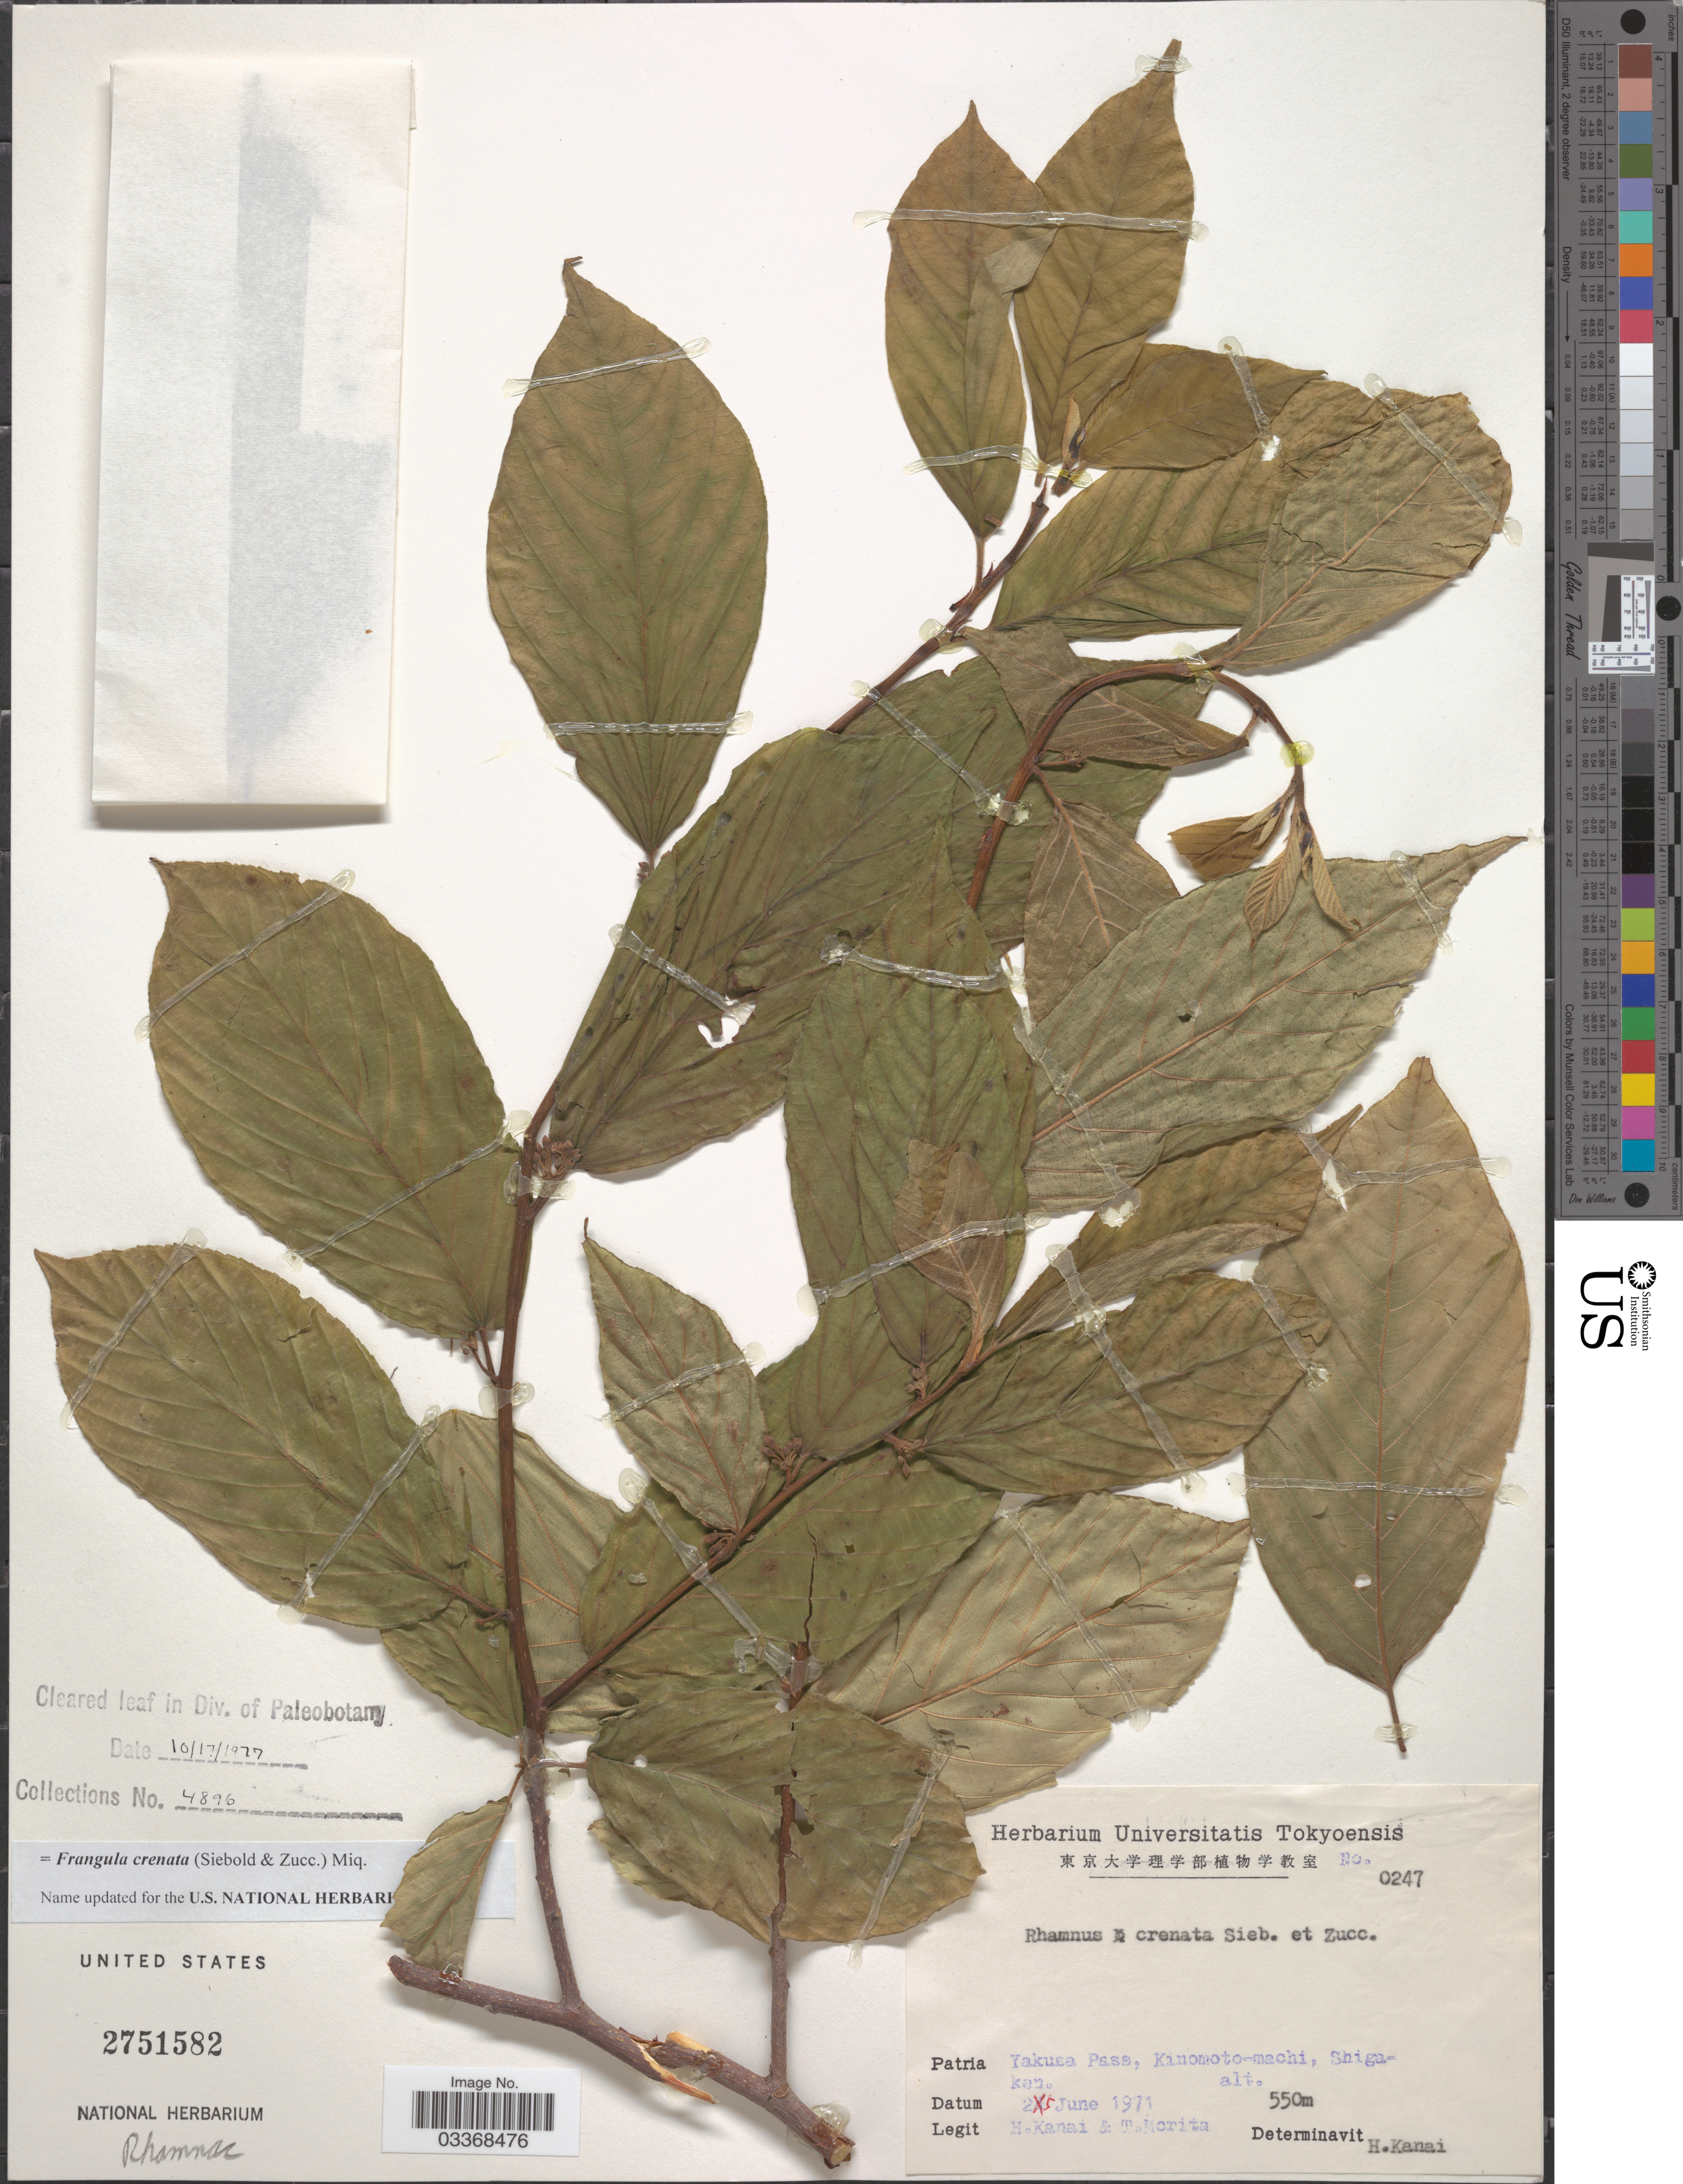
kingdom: Plantae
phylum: Tracheophyta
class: Magnoliopsida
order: Rosales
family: Rhamnaceae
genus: Frangula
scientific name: Frangula crenata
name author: (Siebold & Zucc.) Miq.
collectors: H. Kanai & T. Morita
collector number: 0247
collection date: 1971-06-25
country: Japan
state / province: Siga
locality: Patria Yakusa Pass, Kinomoto-machi, Shiga-ken.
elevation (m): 550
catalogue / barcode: US 2751582